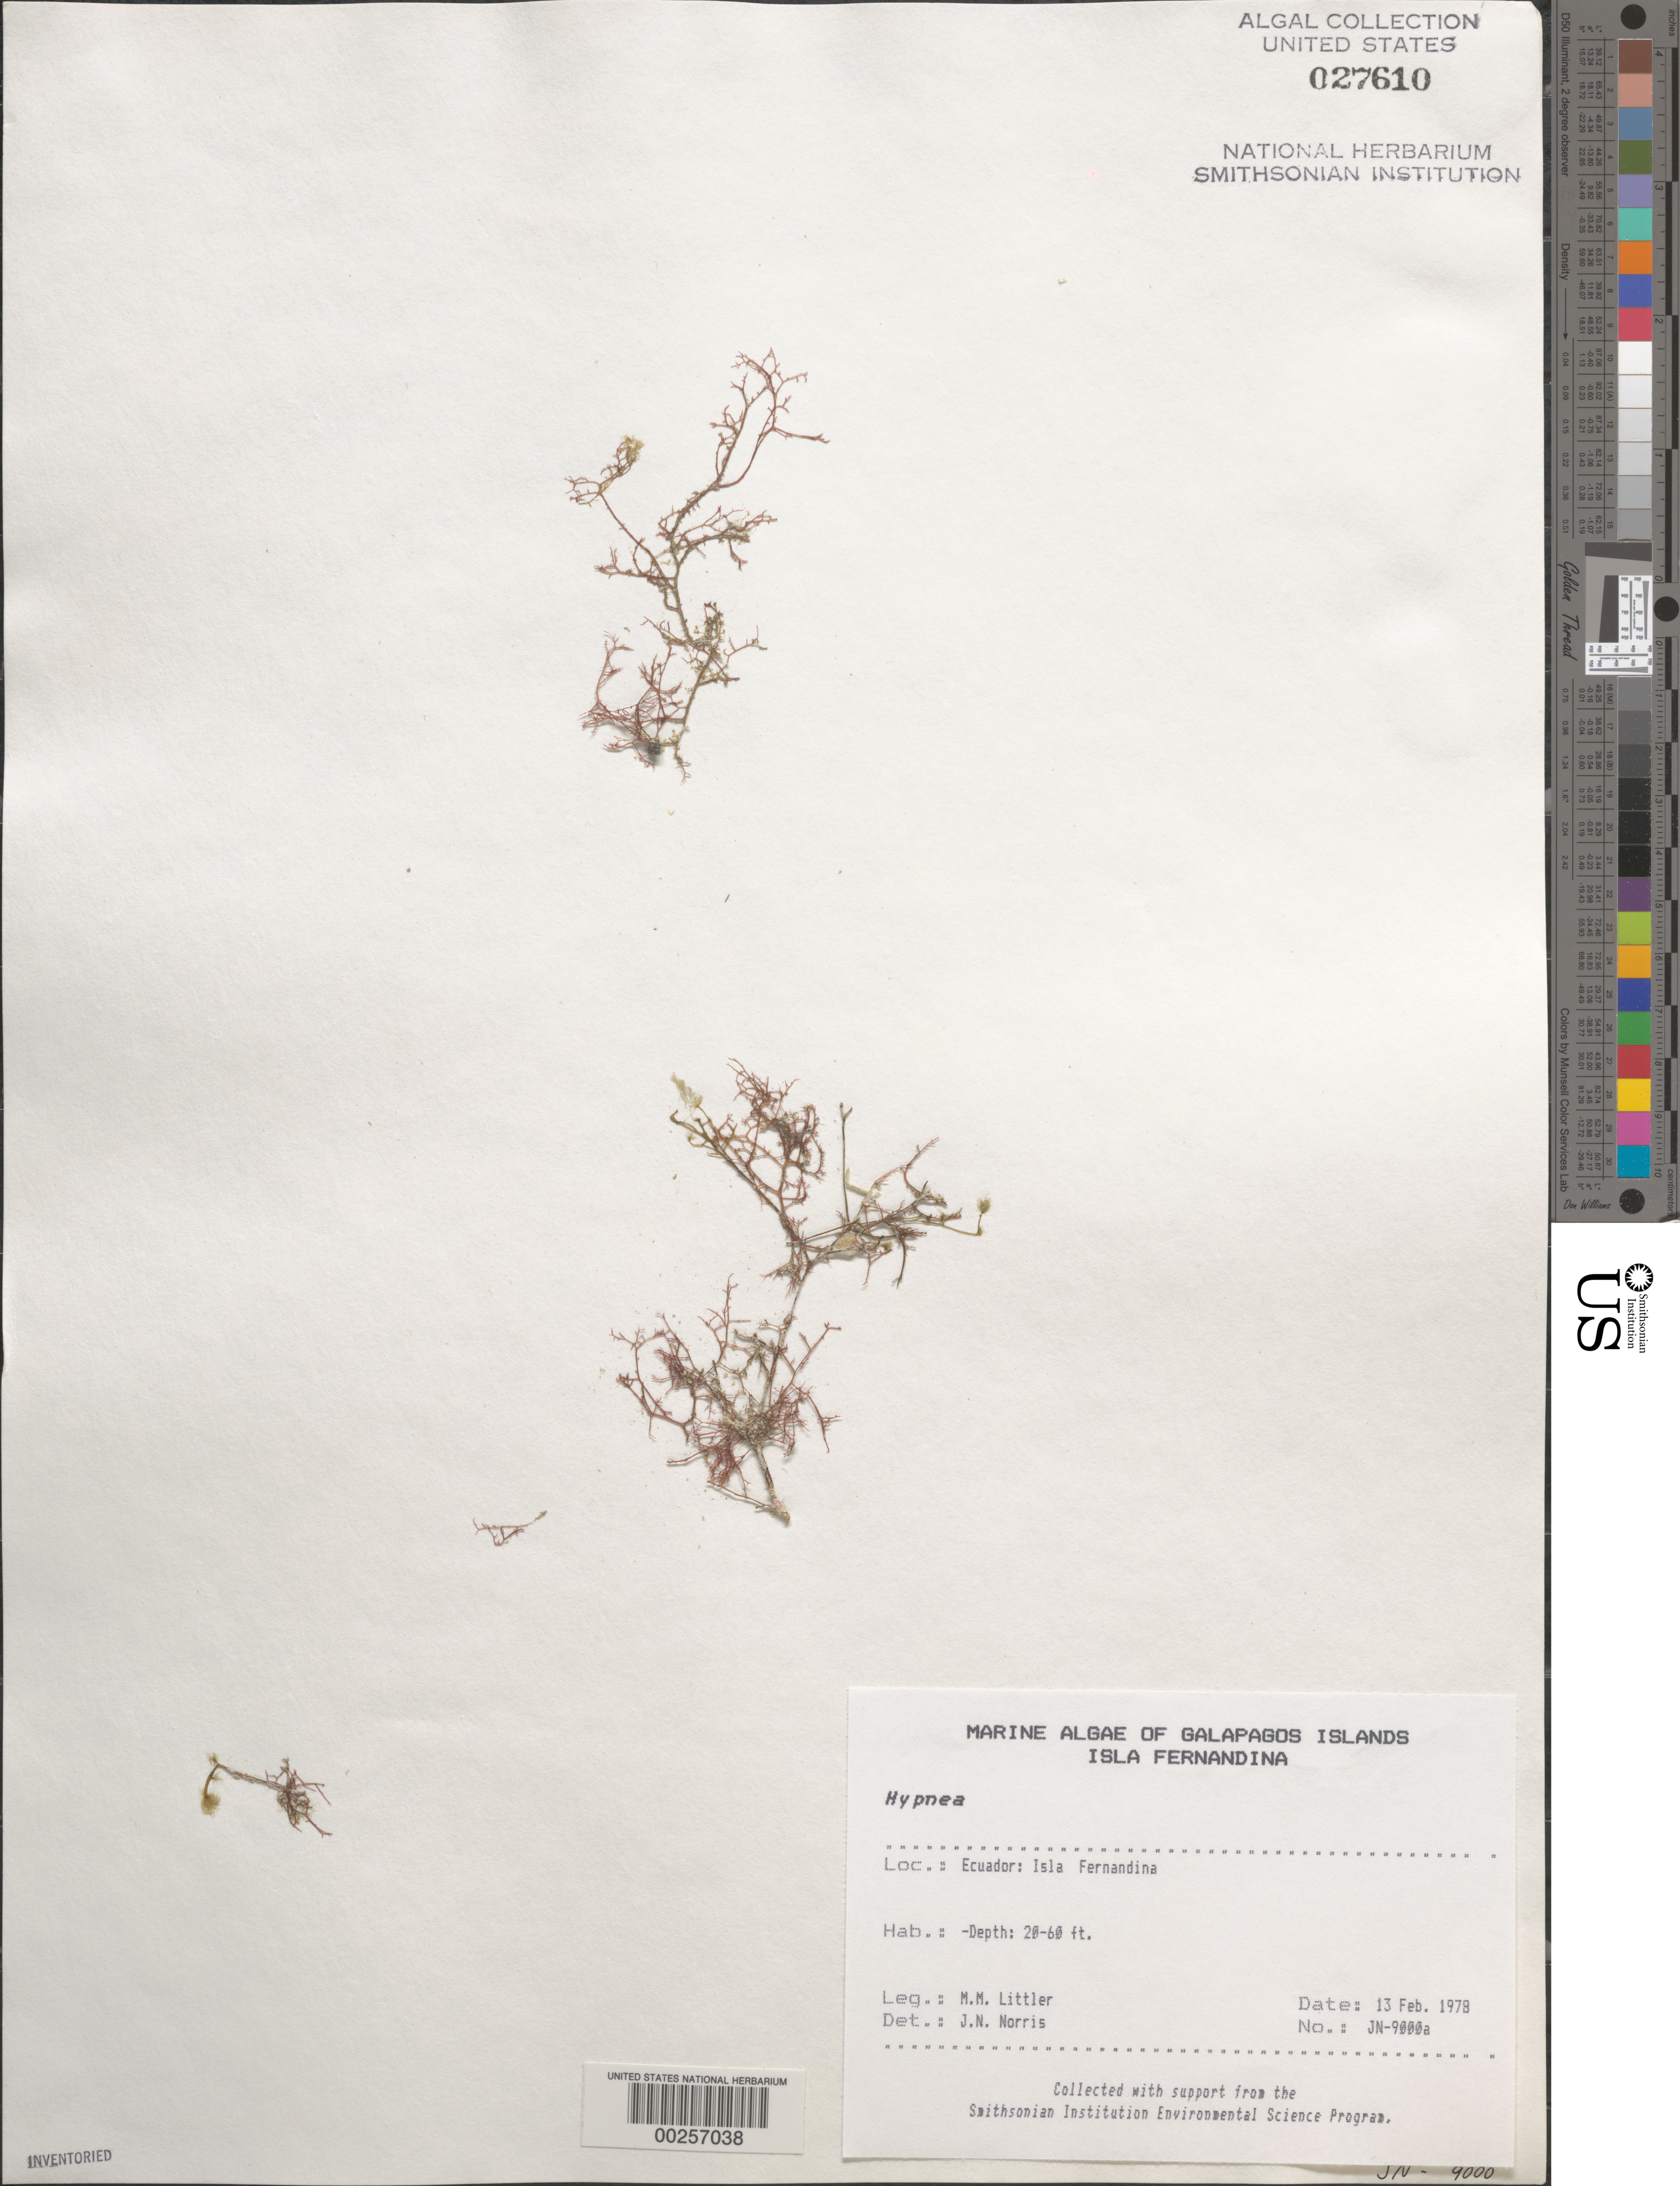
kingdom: Plantae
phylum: Rhodophyta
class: Florideophyceae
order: Gigartinales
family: Cystocloniaceae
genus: Hypnea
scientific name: Hypnea sp.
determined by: Norris, James N.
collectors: M. M. Littler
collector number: JN-9000a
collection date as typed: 13 Feb 1978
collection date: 1978-02-13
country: Ecuador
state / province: Colón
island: Fernandina [Narborough]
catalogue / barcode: US 27610